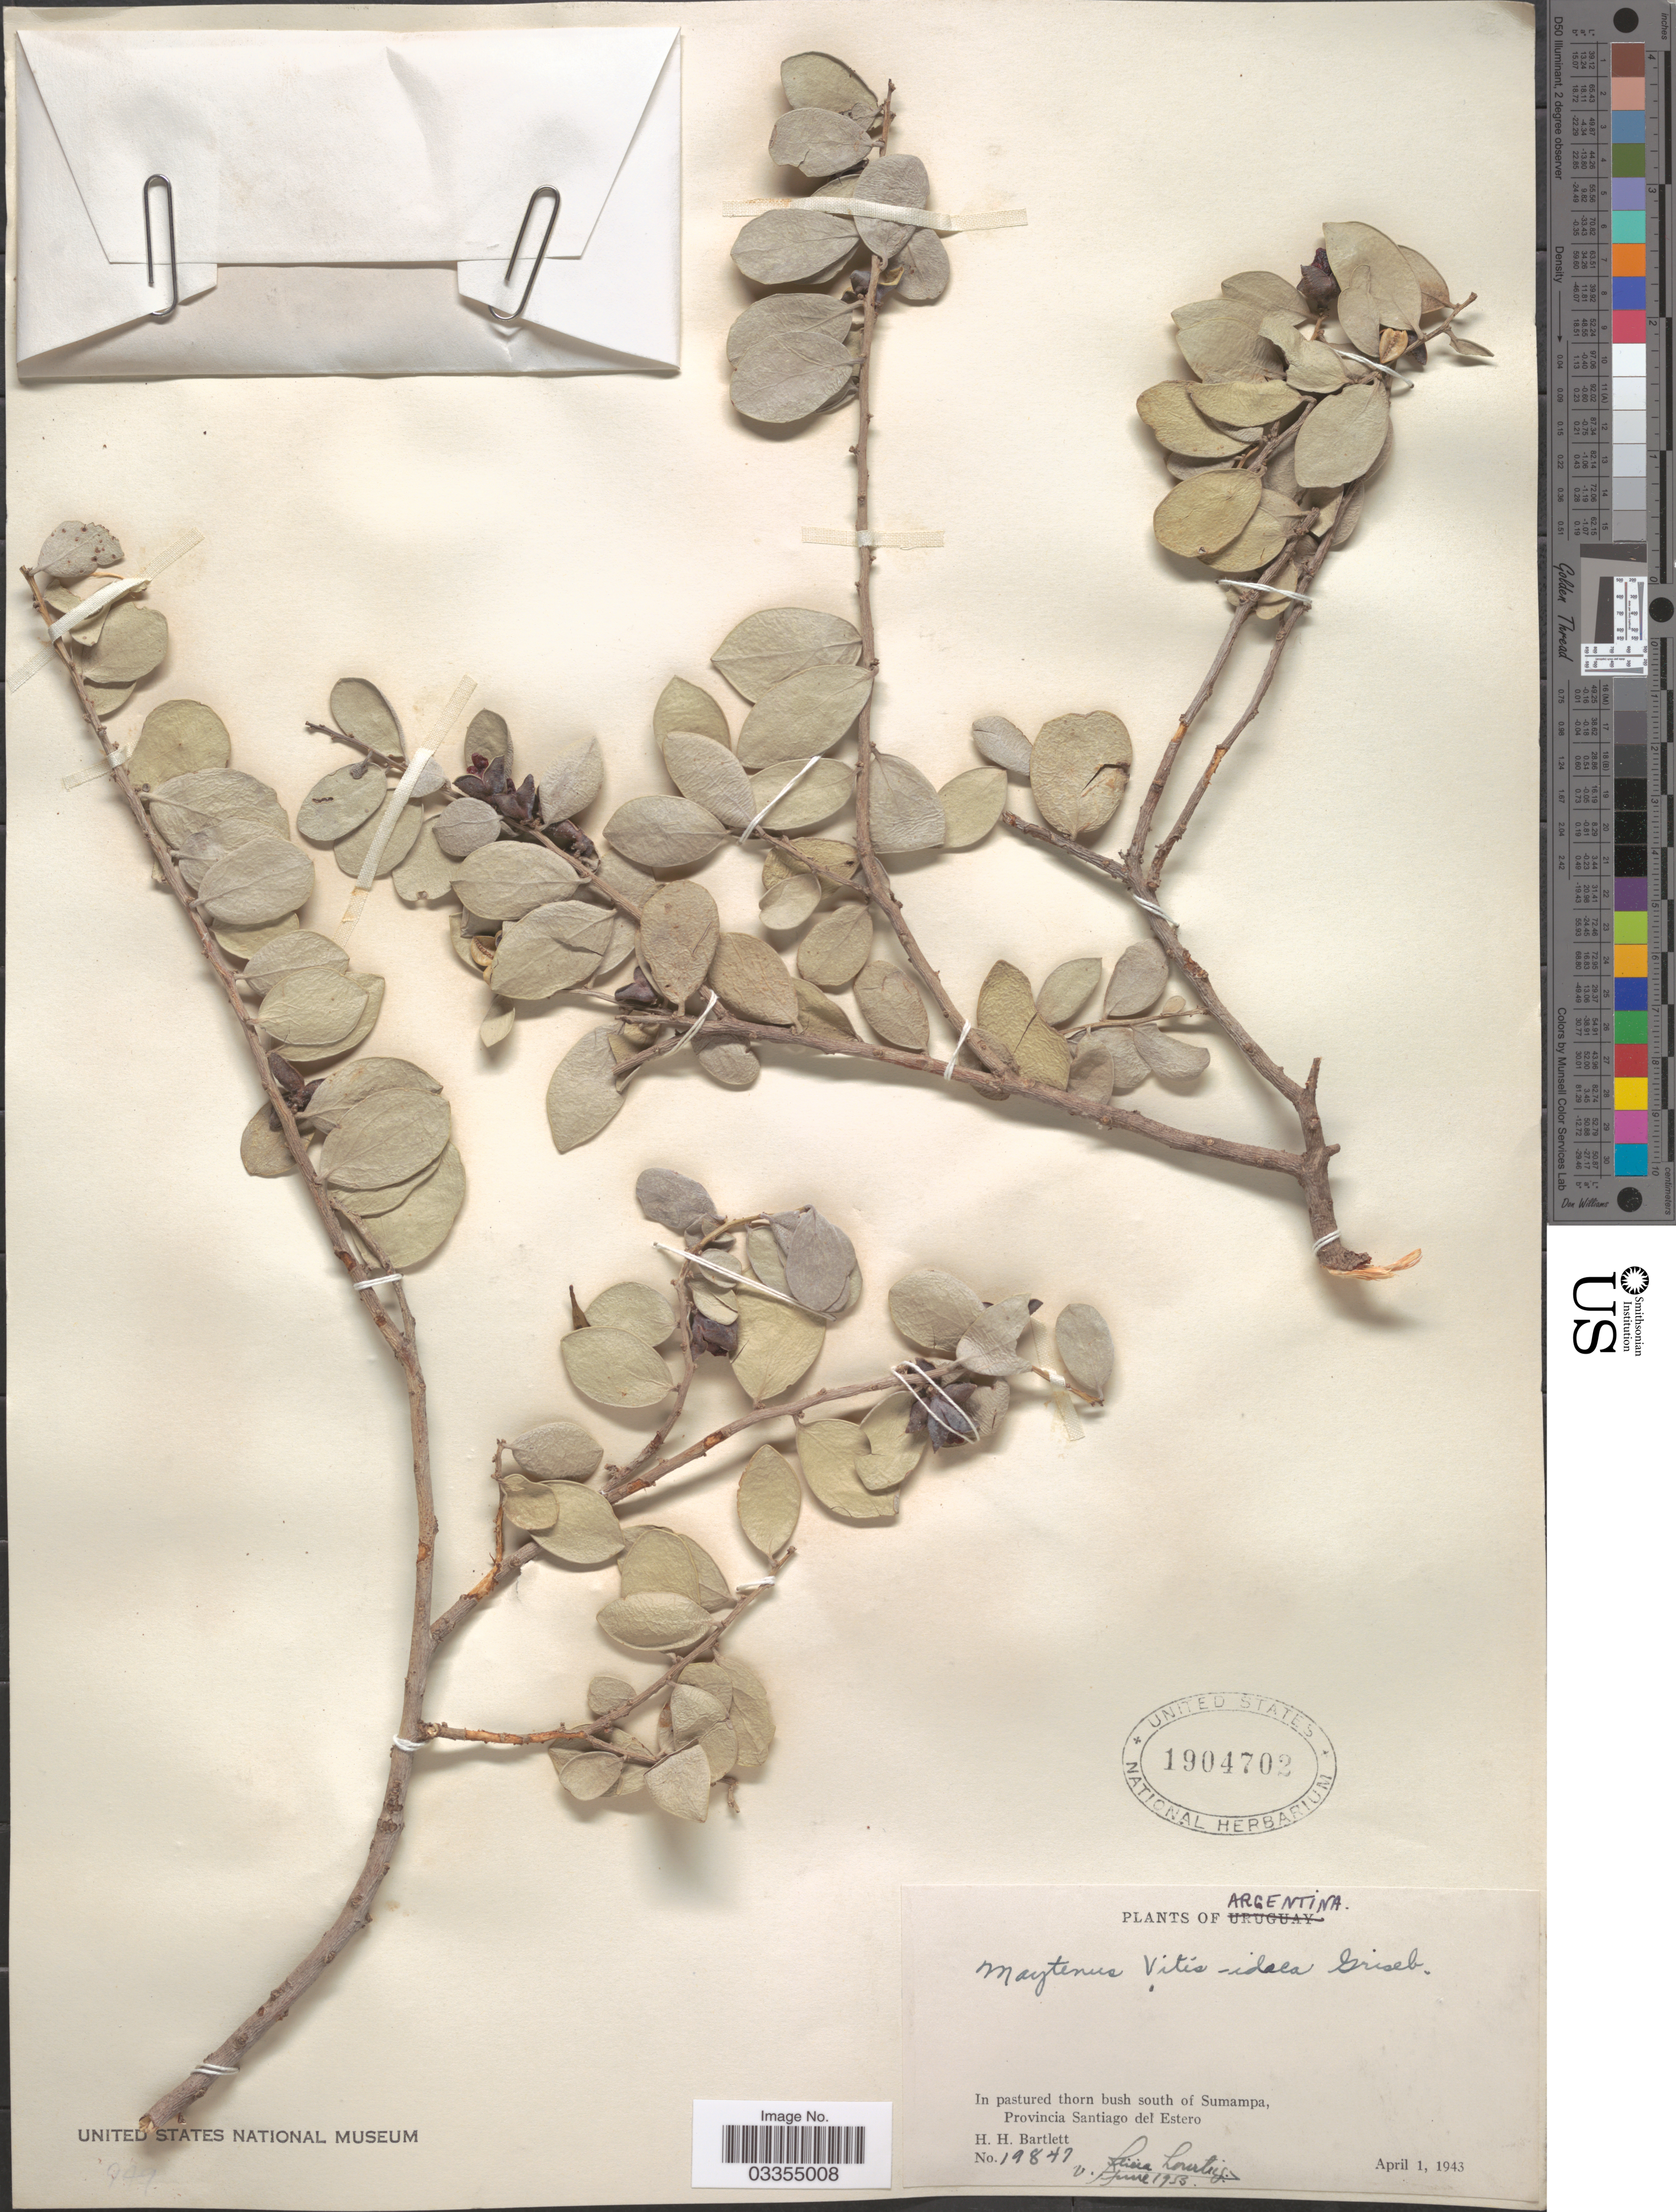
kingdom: Plantae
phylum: Tracheophyta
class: Magnoliopsida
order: Celastrales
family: Celastraceae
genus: Tricerma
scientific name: Tricerma vitis-idaeum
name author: (Griseb.) Lundell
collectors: H. H. Bartlett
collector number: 19847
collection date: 1943-04-01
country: Argentina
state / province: Santiago del Estero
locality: In pastured thorn bush south of Sumampa.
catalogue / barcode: US 1904702